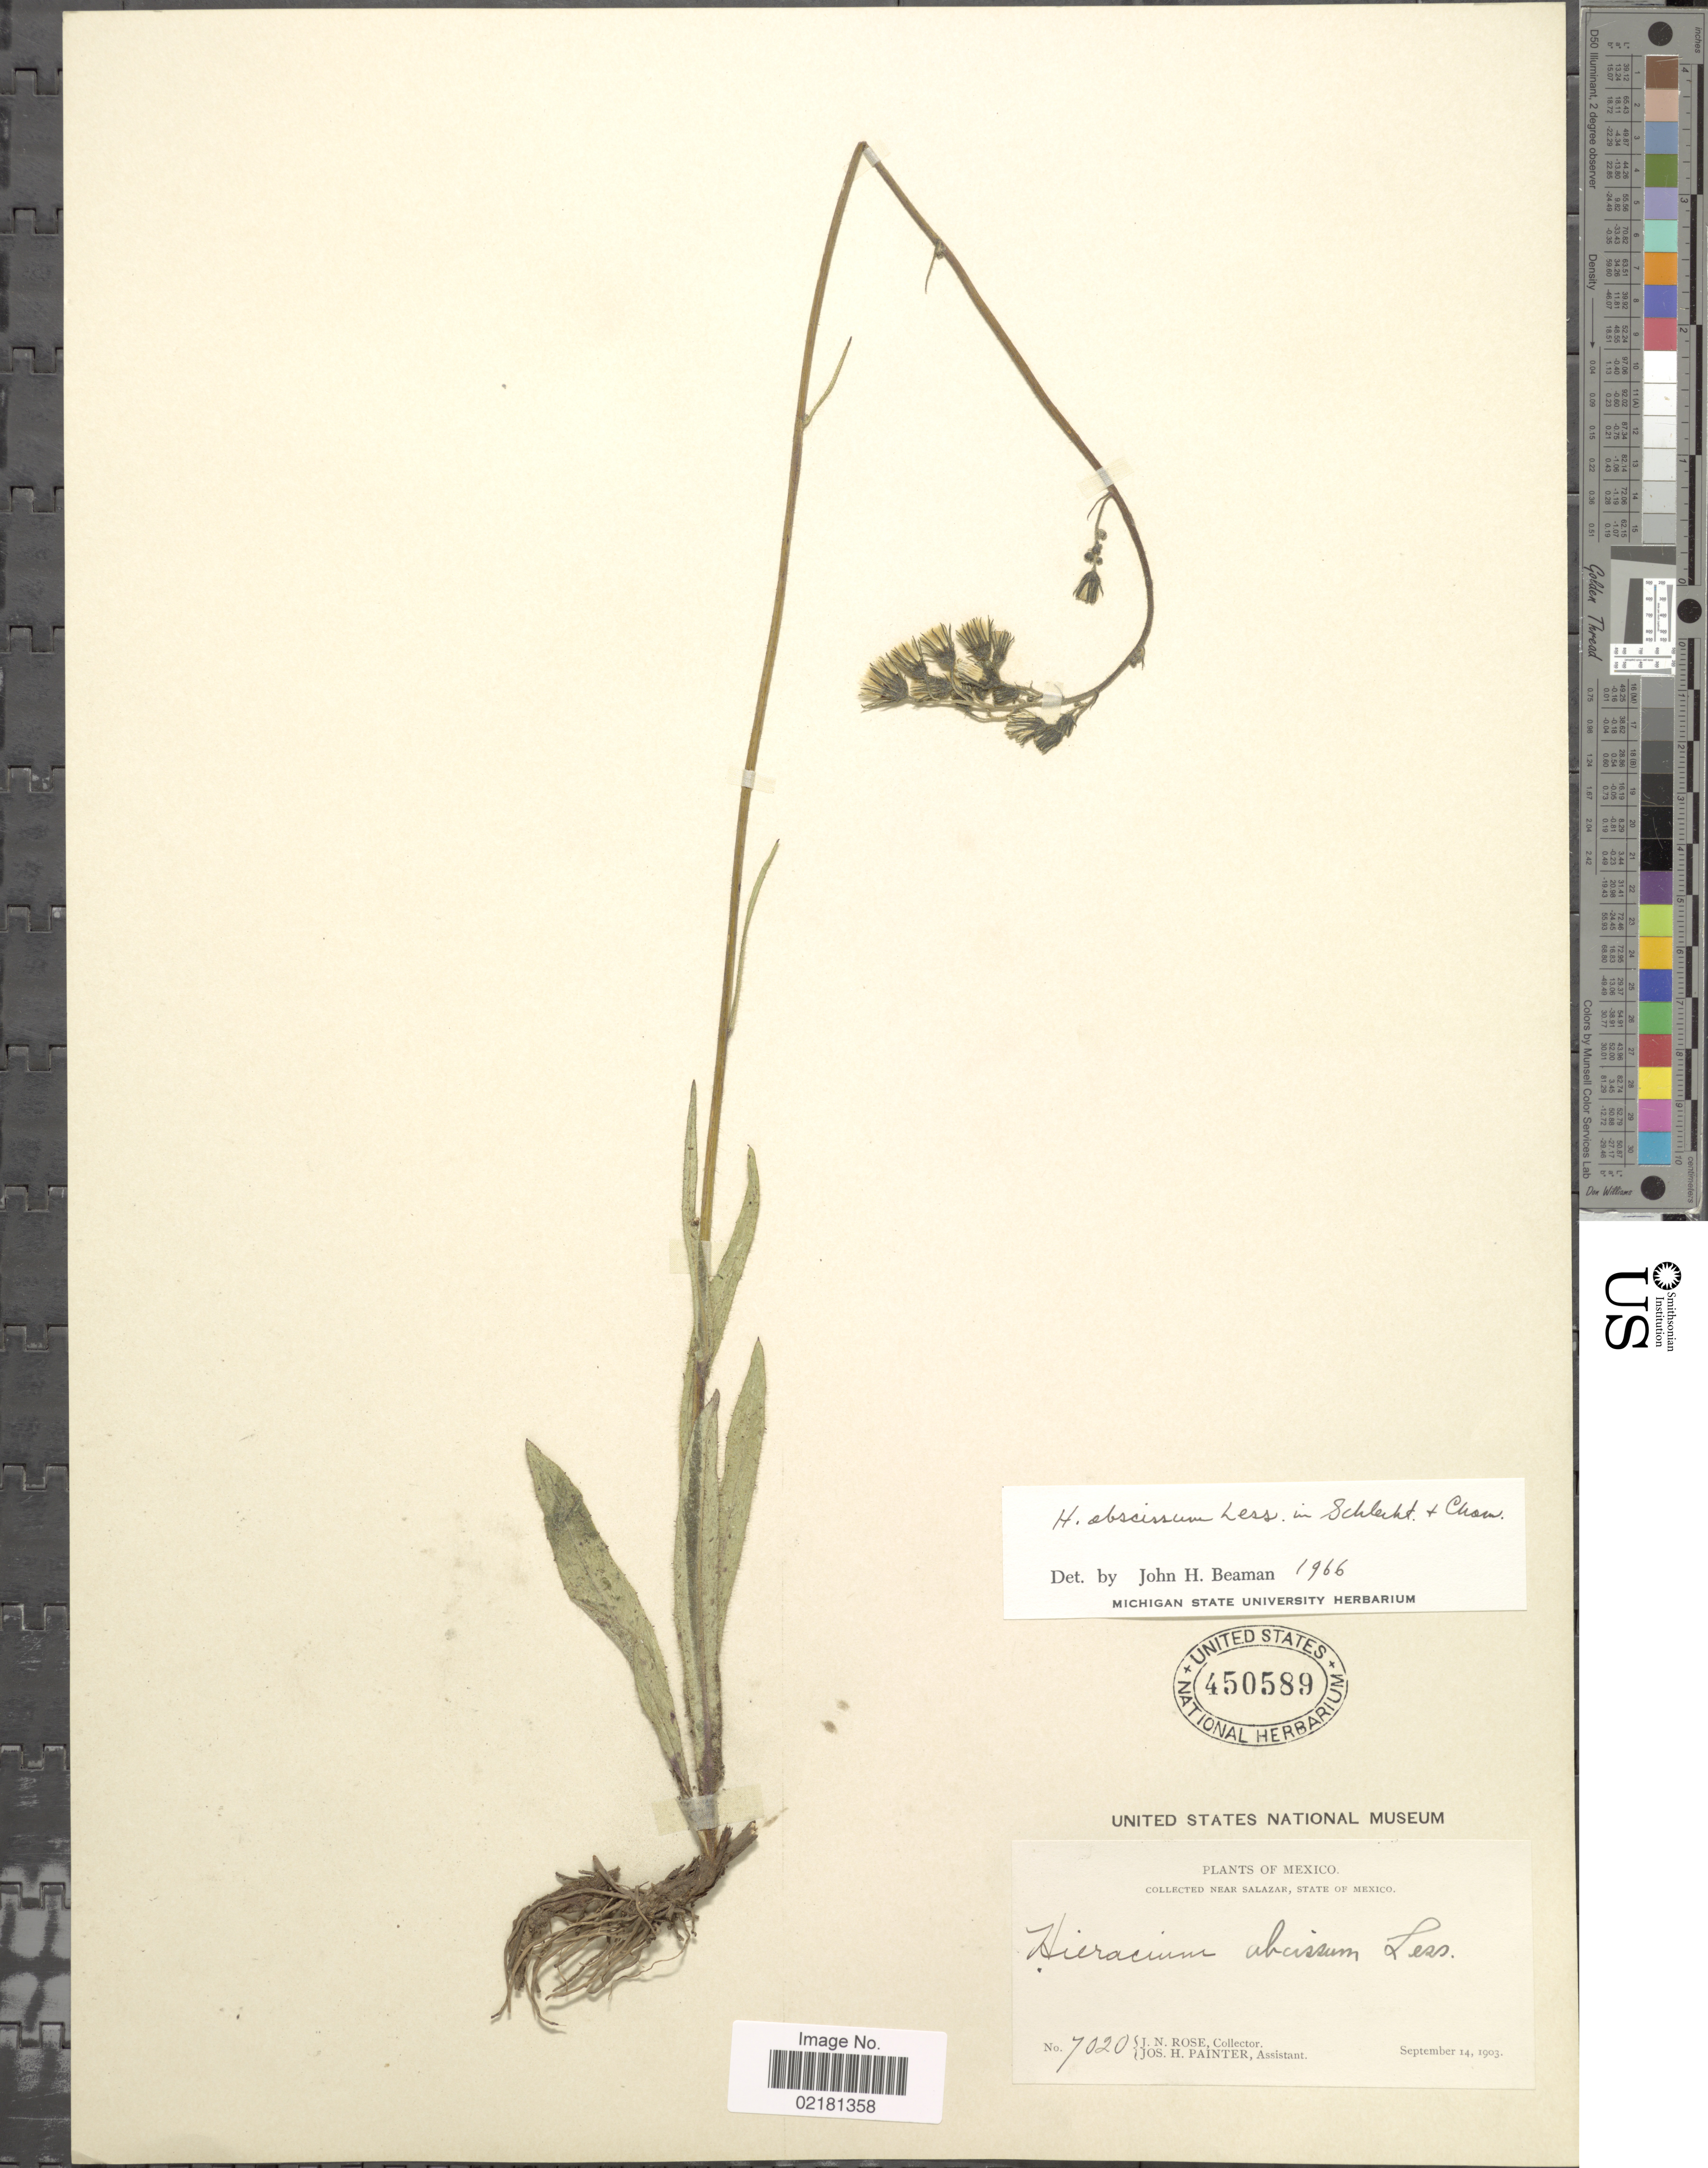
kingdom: Plantae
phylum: Tracheophyta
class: Magnoliopsida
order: Asterales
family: Asteraceae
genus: Hieracium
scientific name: Hieracium abscissum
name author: Less.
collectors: J. N. Rose & J. H. Painter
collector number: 7020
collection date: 1903-09-14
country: Mexico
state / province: México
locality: Near Salazar.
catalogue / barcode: US 450589